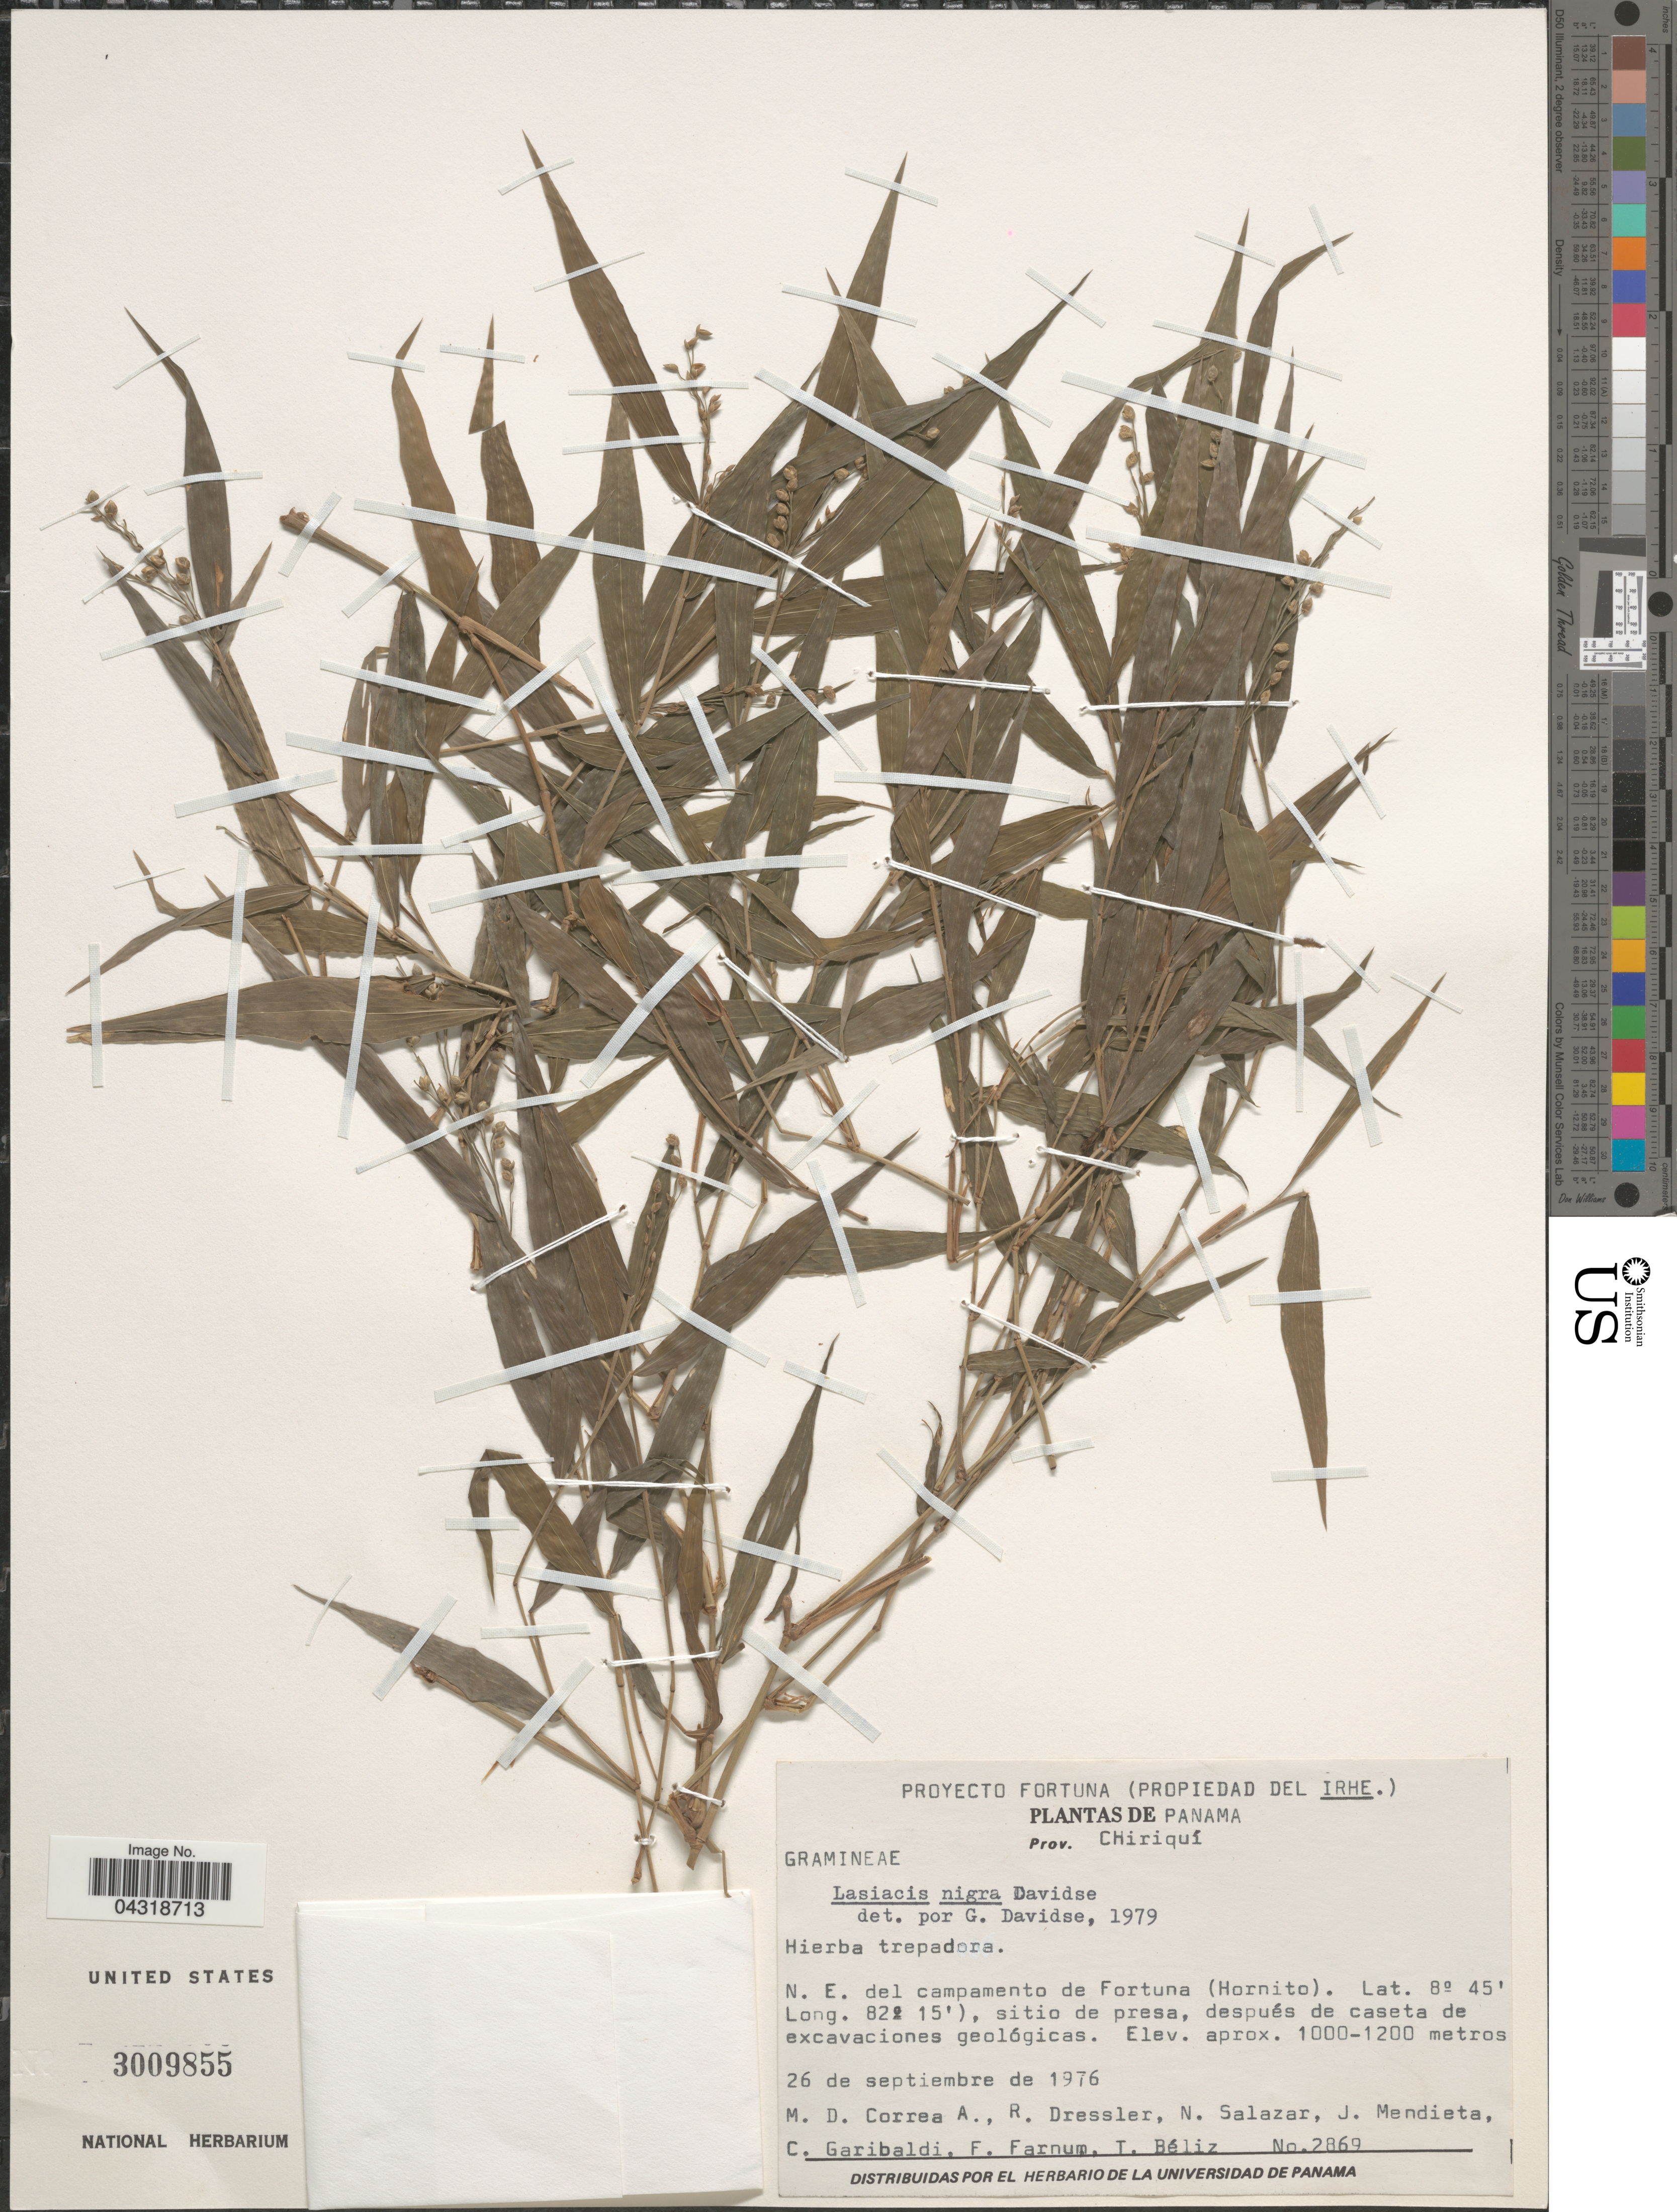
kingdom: Plantae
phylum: Tracheophyta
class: Liliopsida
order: Poales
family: Poaceae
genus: Lasiacis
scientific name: Lasiacis oaxacensis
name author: (Steud.) Hitchc.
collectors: M. D. Corrêa-A., R. Dressler, N. Salazar & J. Mendieta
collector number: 2869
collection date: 1976-09-26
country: Panama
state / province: Chiriqui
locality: N. E. del campamento de Fortuna (Hornito).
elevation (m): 1000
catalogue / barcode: US 3009855